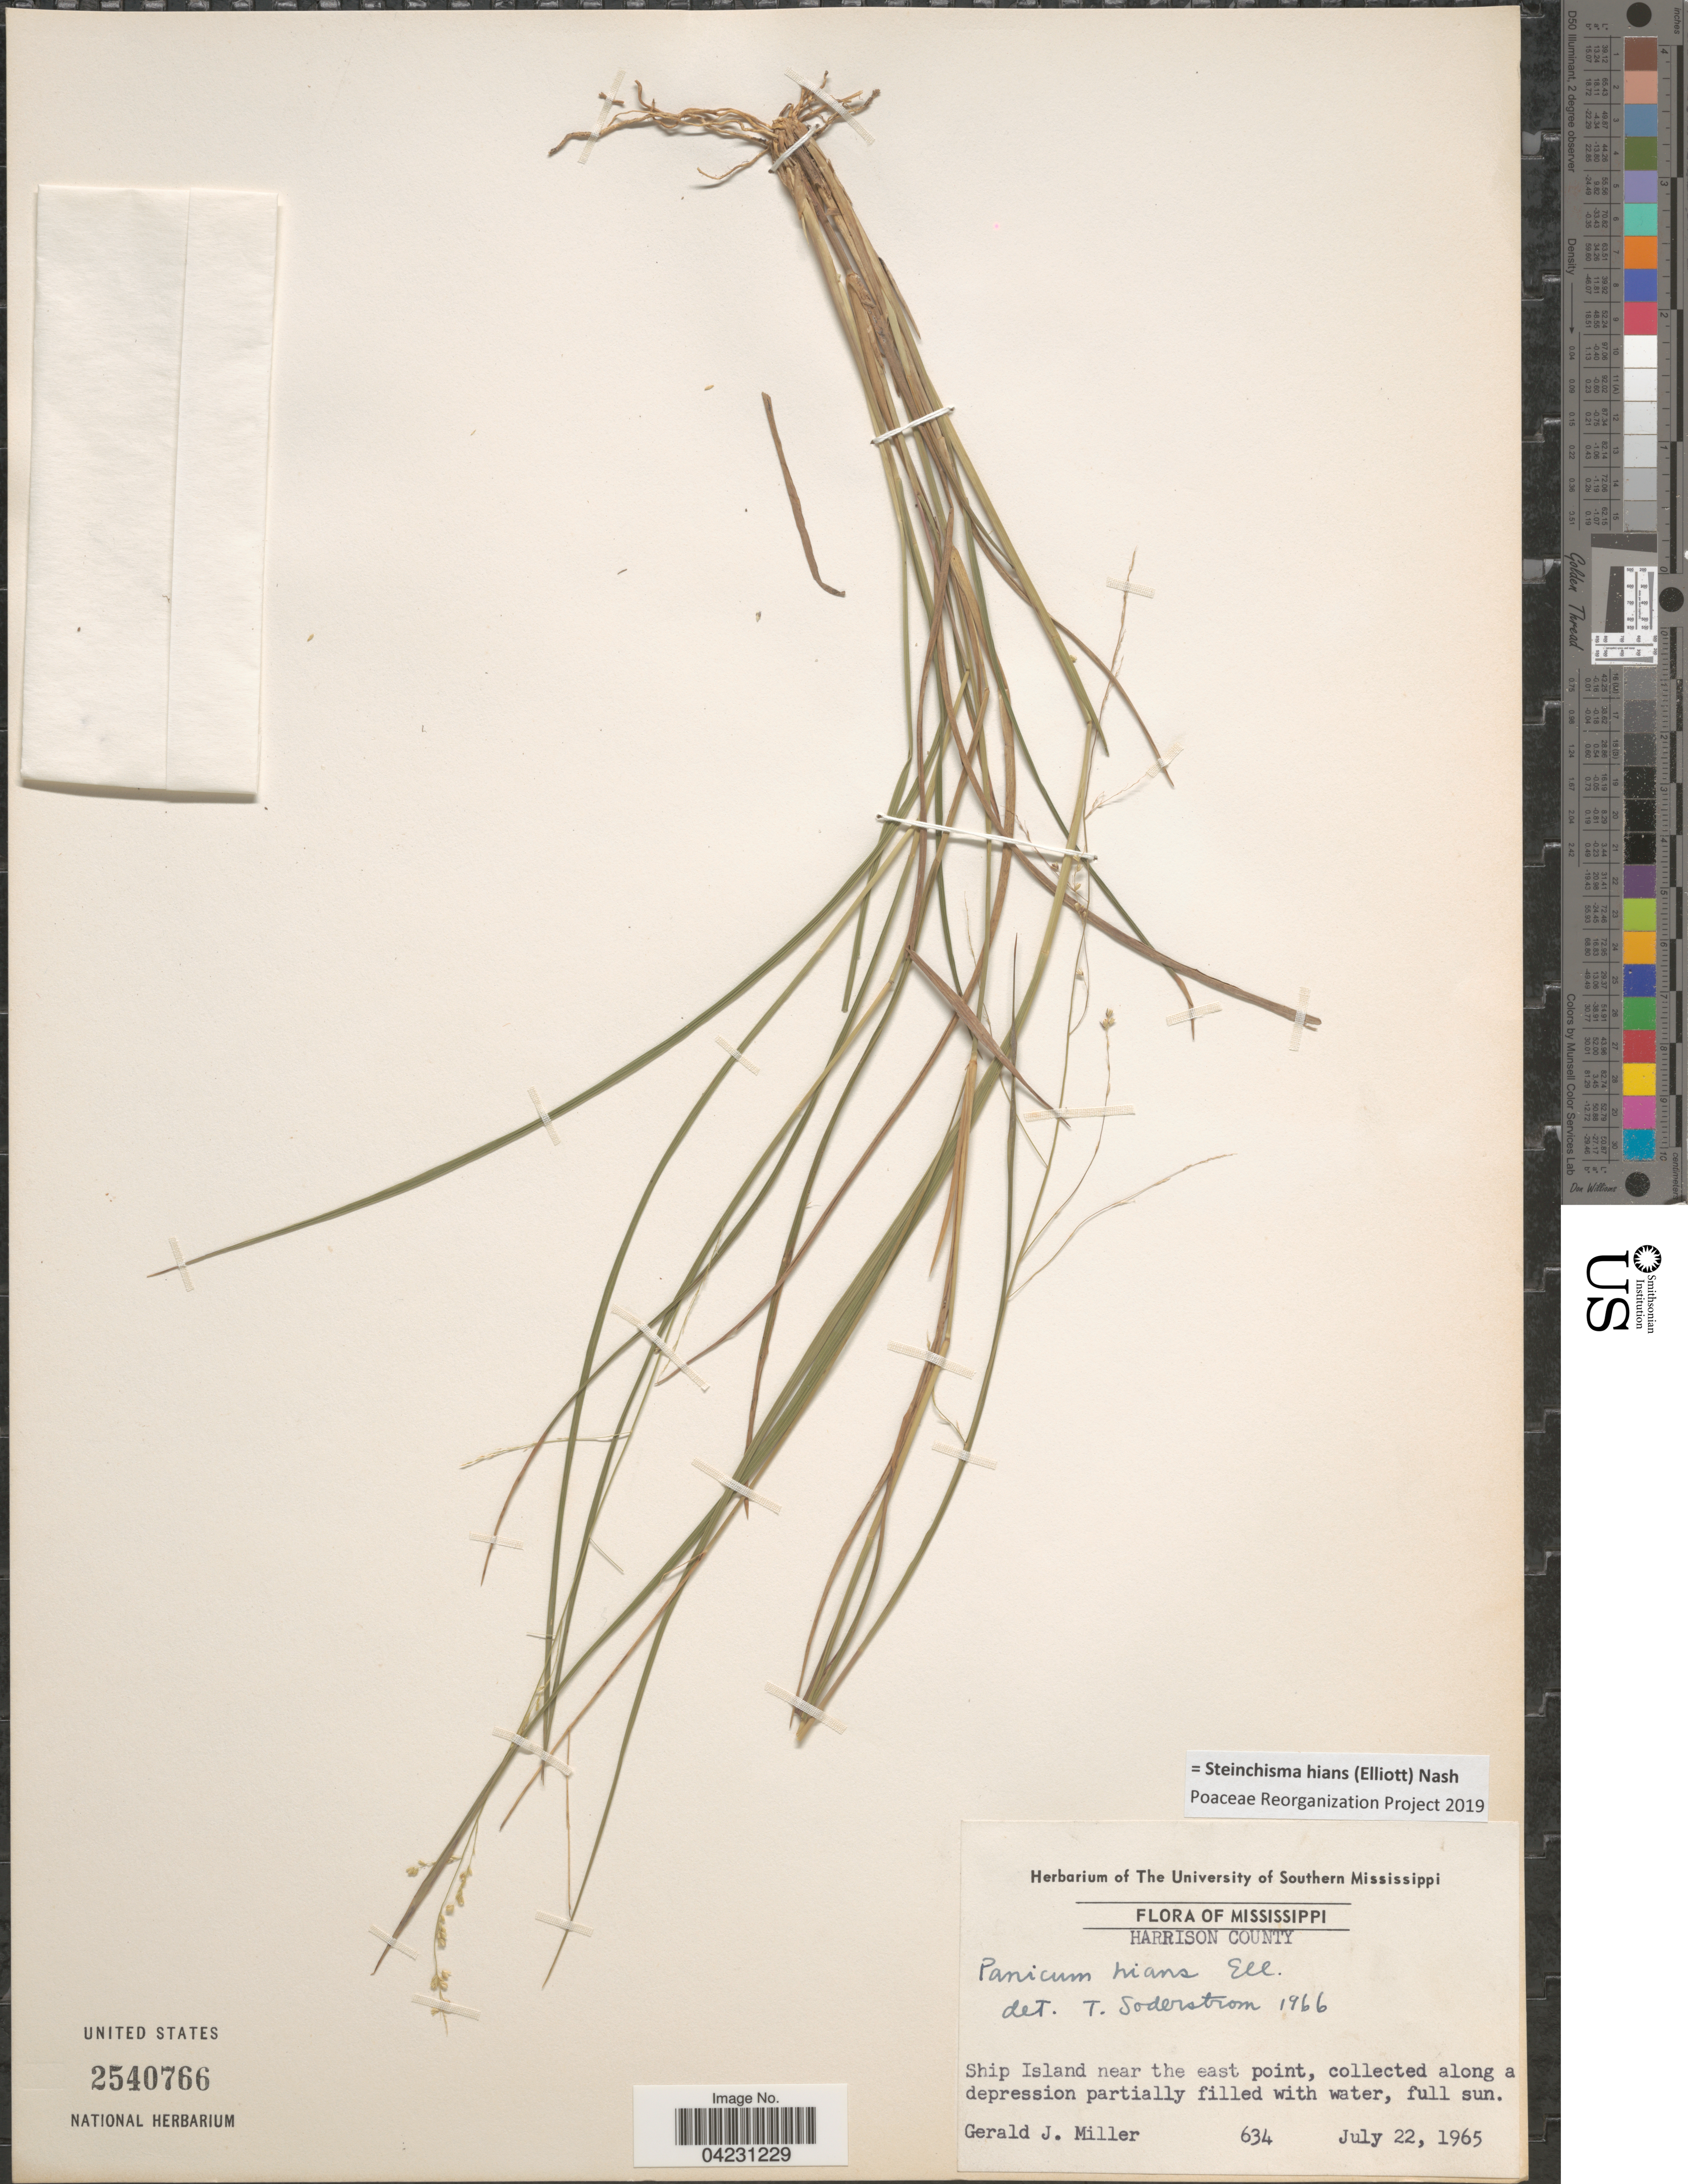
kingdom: Plantae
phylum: Tracheophyta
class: Liliopsida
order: Poales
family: Poaceae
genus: Steinchisma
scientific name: Steinchisma hians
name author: (Elliott) Nash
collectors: G. Miller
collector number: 634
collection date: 1965-07-22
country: United States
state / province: Mississippi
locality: Harrison County. Ship Island near the east point, collected along a depression partially filled with water, full sun.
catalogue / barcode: US 2540766